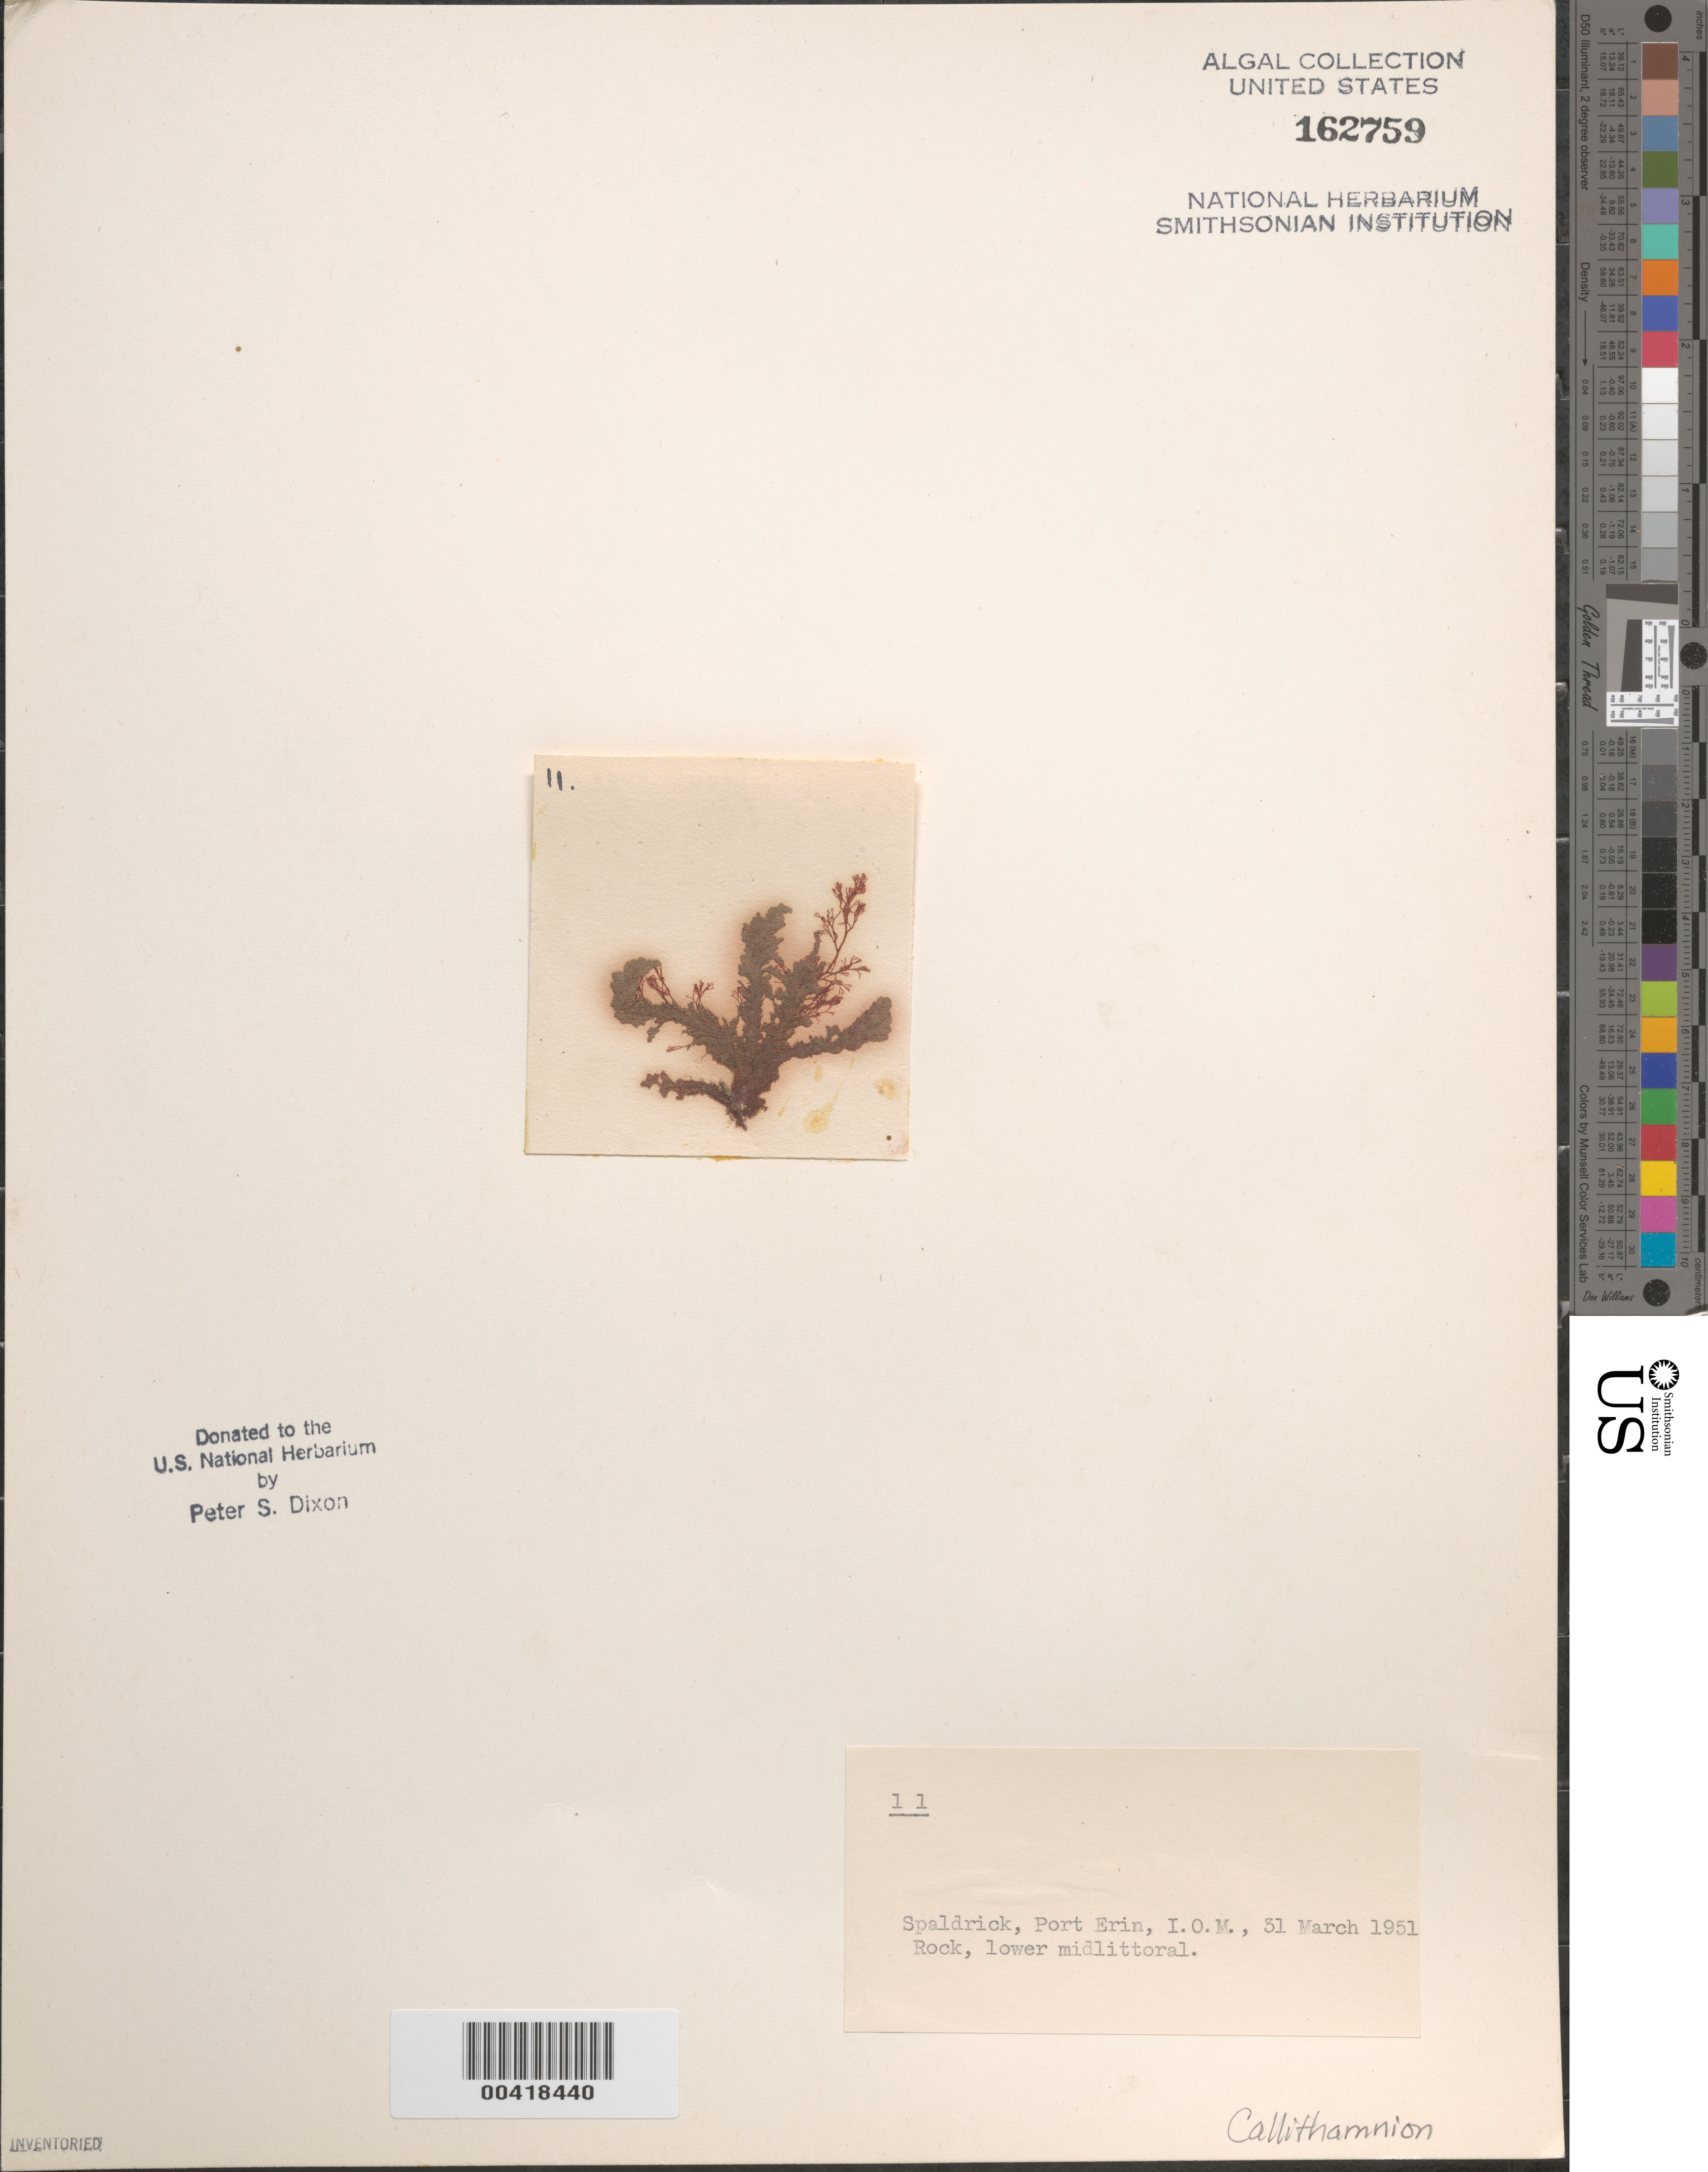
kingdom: Plantae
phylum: Rhodophyta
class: Florideophyceae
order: Ceramiales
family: Callithamniaceae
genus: Callithamnion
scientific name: Callithamnion sp.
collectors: P. S. Dixon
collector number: PSD 11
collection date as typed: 31 Mar 1951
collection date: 1951-03-31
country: United Kingdom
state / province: England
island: Isle of Man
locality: Spaldrick, Port Erin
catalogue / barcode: US 162759